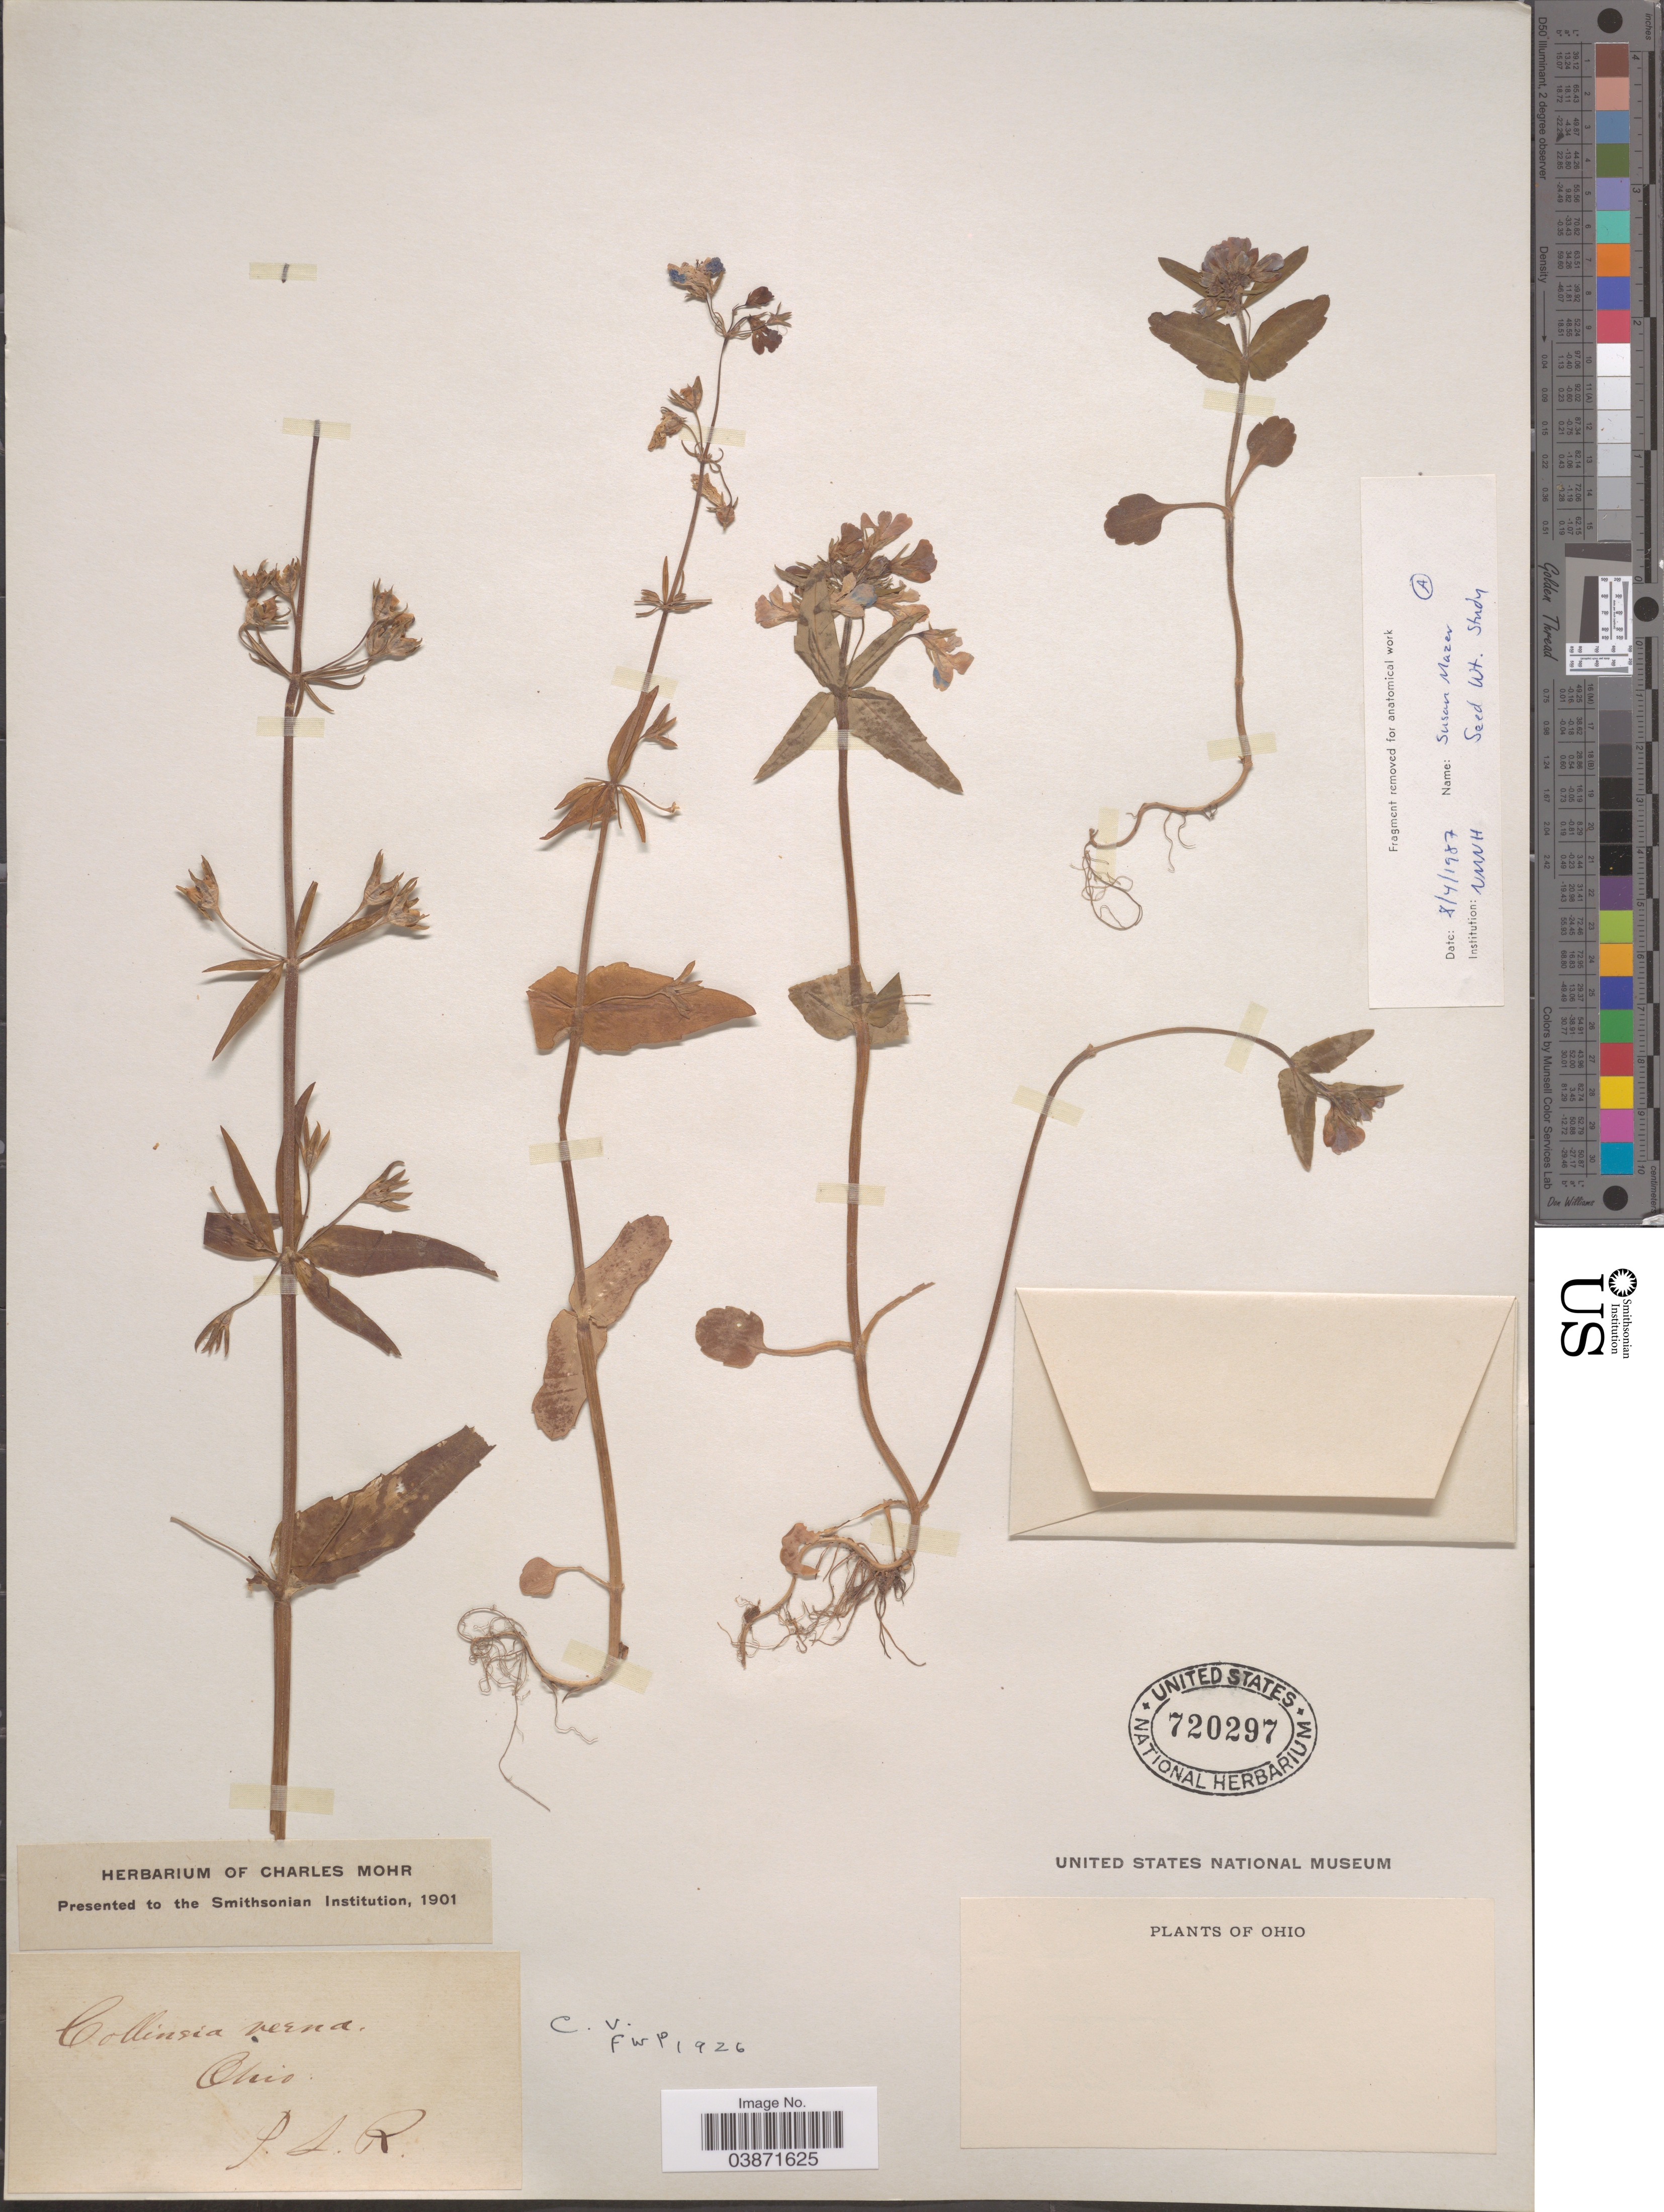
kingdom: Plantae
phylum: Tracheophyta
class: Magnoliopsida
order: Lamiales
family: Plantaginaceae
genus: Collinsia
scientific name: Collinsia verna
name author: Nutt.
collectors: F. L. R.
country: United States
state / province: Ohio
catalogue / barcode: US 720297